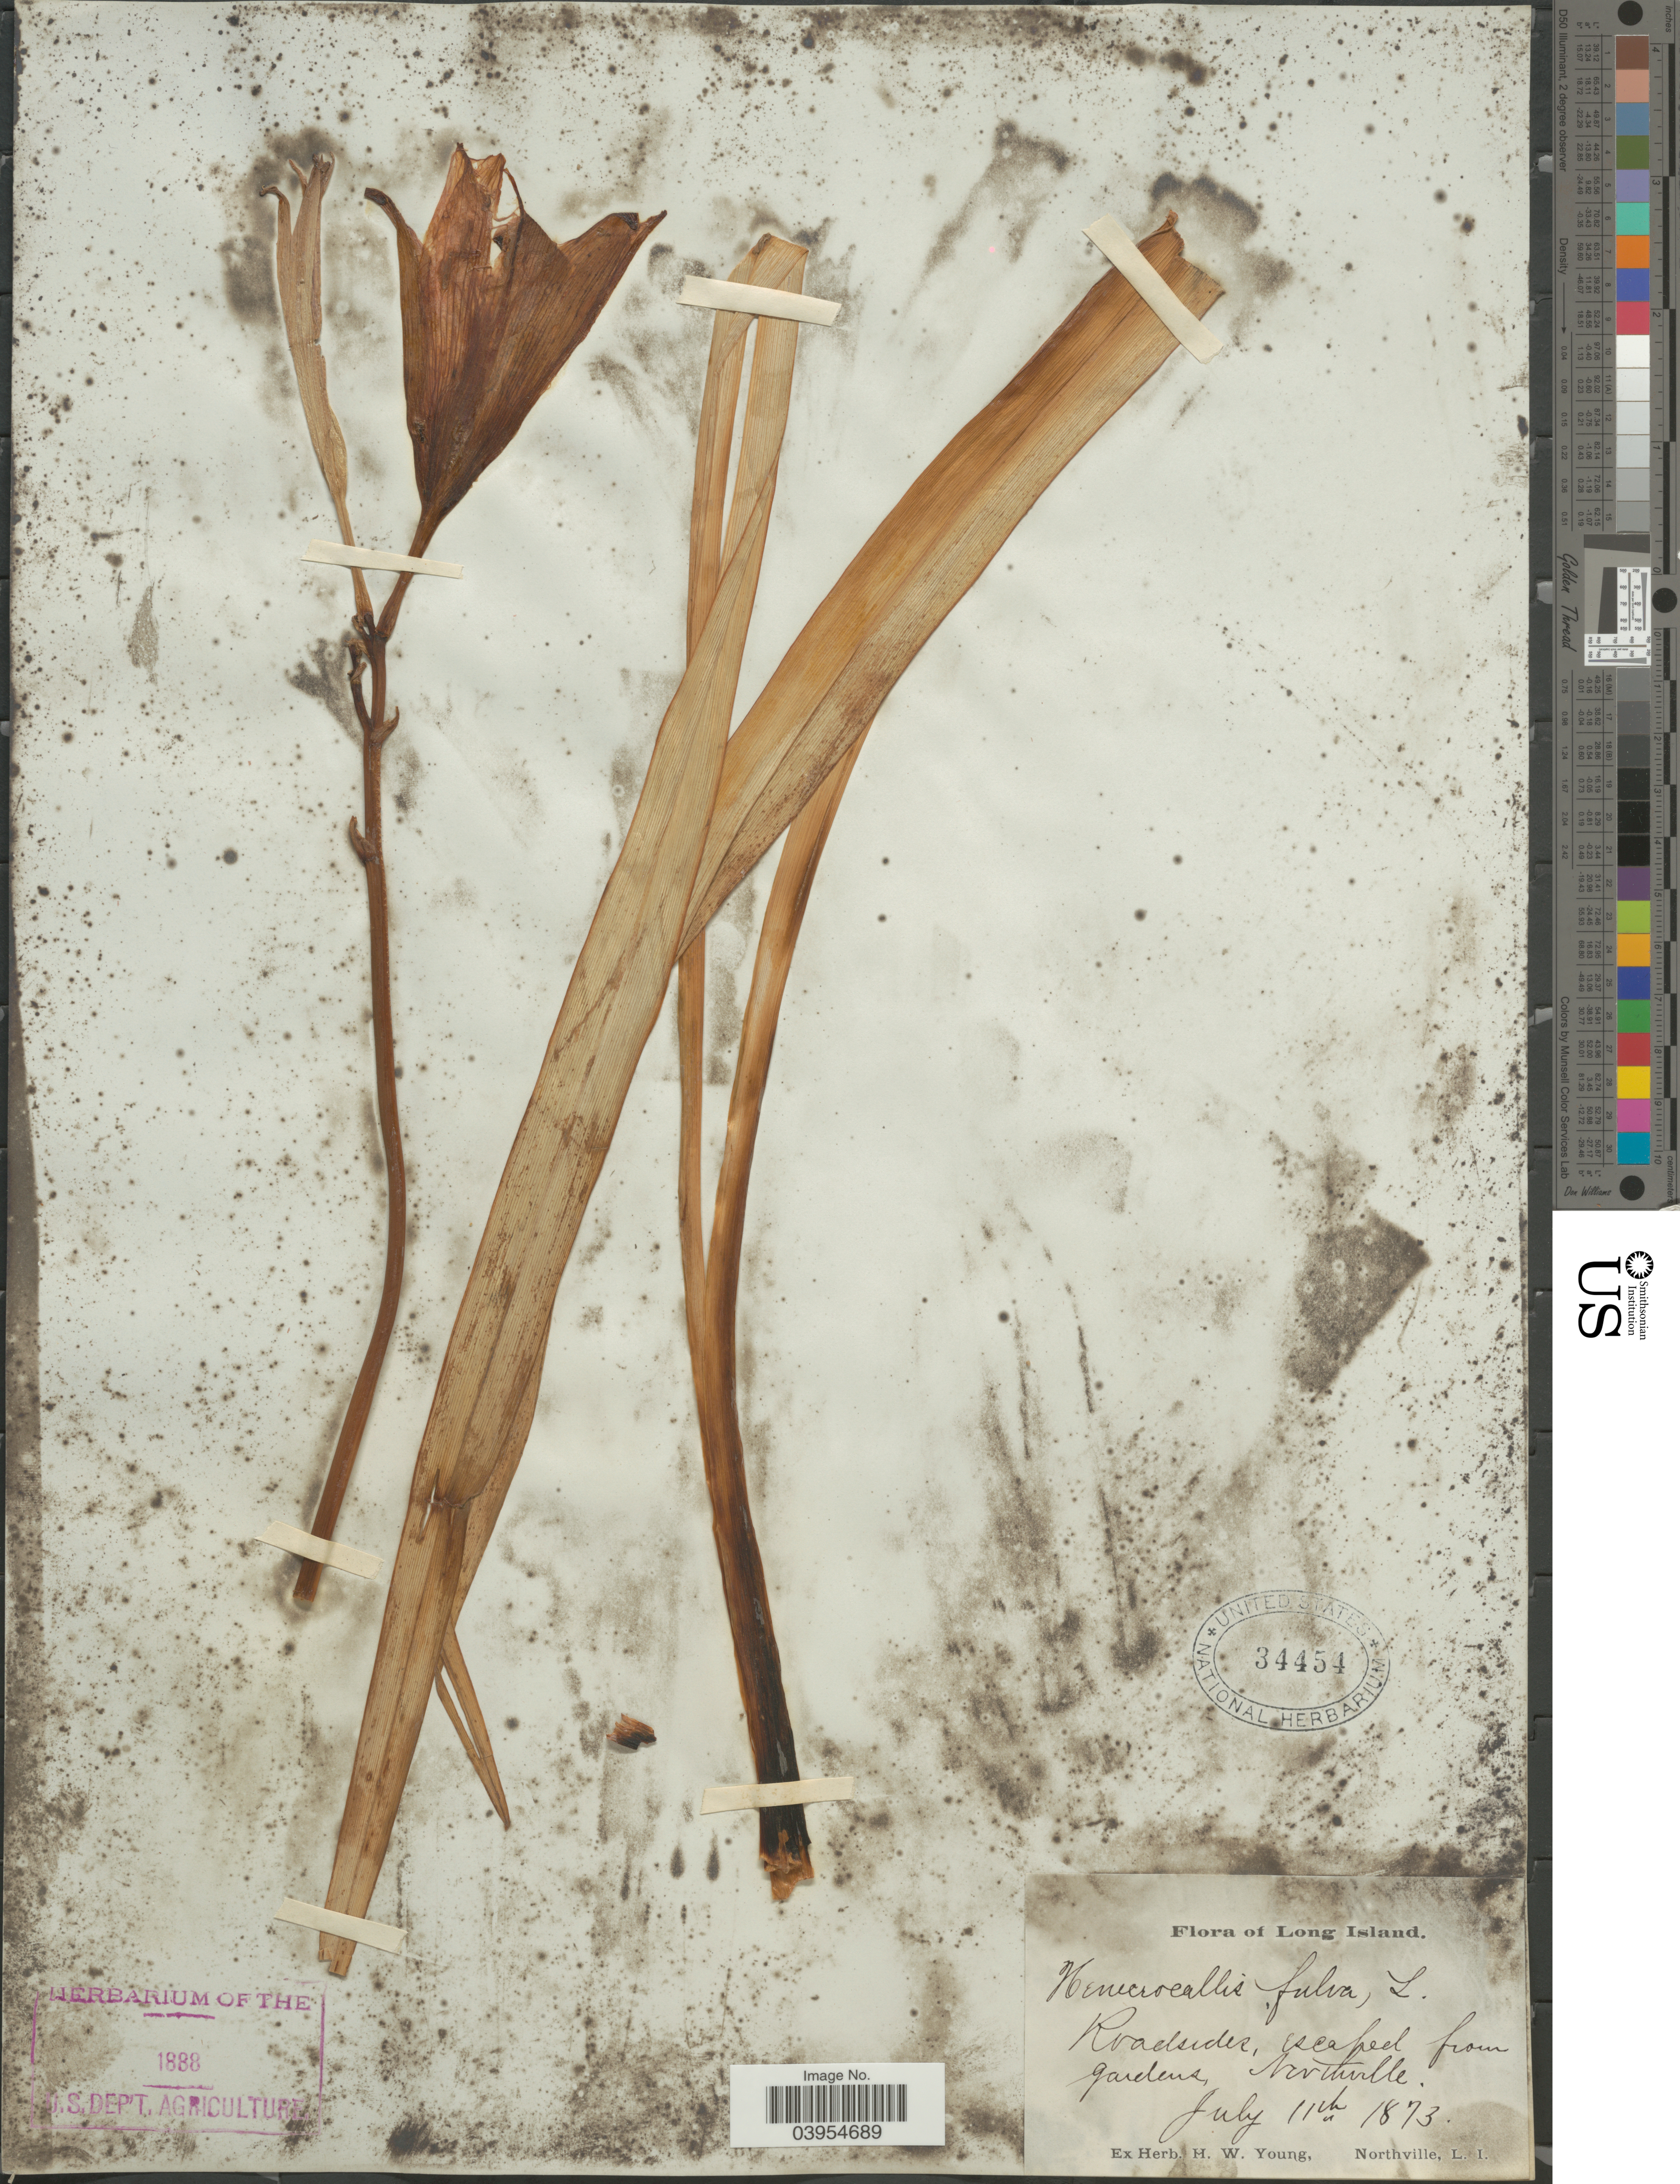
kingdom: Plantae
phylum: Tracheophyta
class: Liliopsida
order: Asparagales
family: Asphodelaceae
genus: Hemerocallis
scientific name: Hemerocallis fulva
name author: L.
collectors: ex herb. H.W. Young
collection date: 1873-07-11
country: United States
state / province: New York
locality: Long Island. Roadsides, Northville.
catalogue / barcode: US 34454